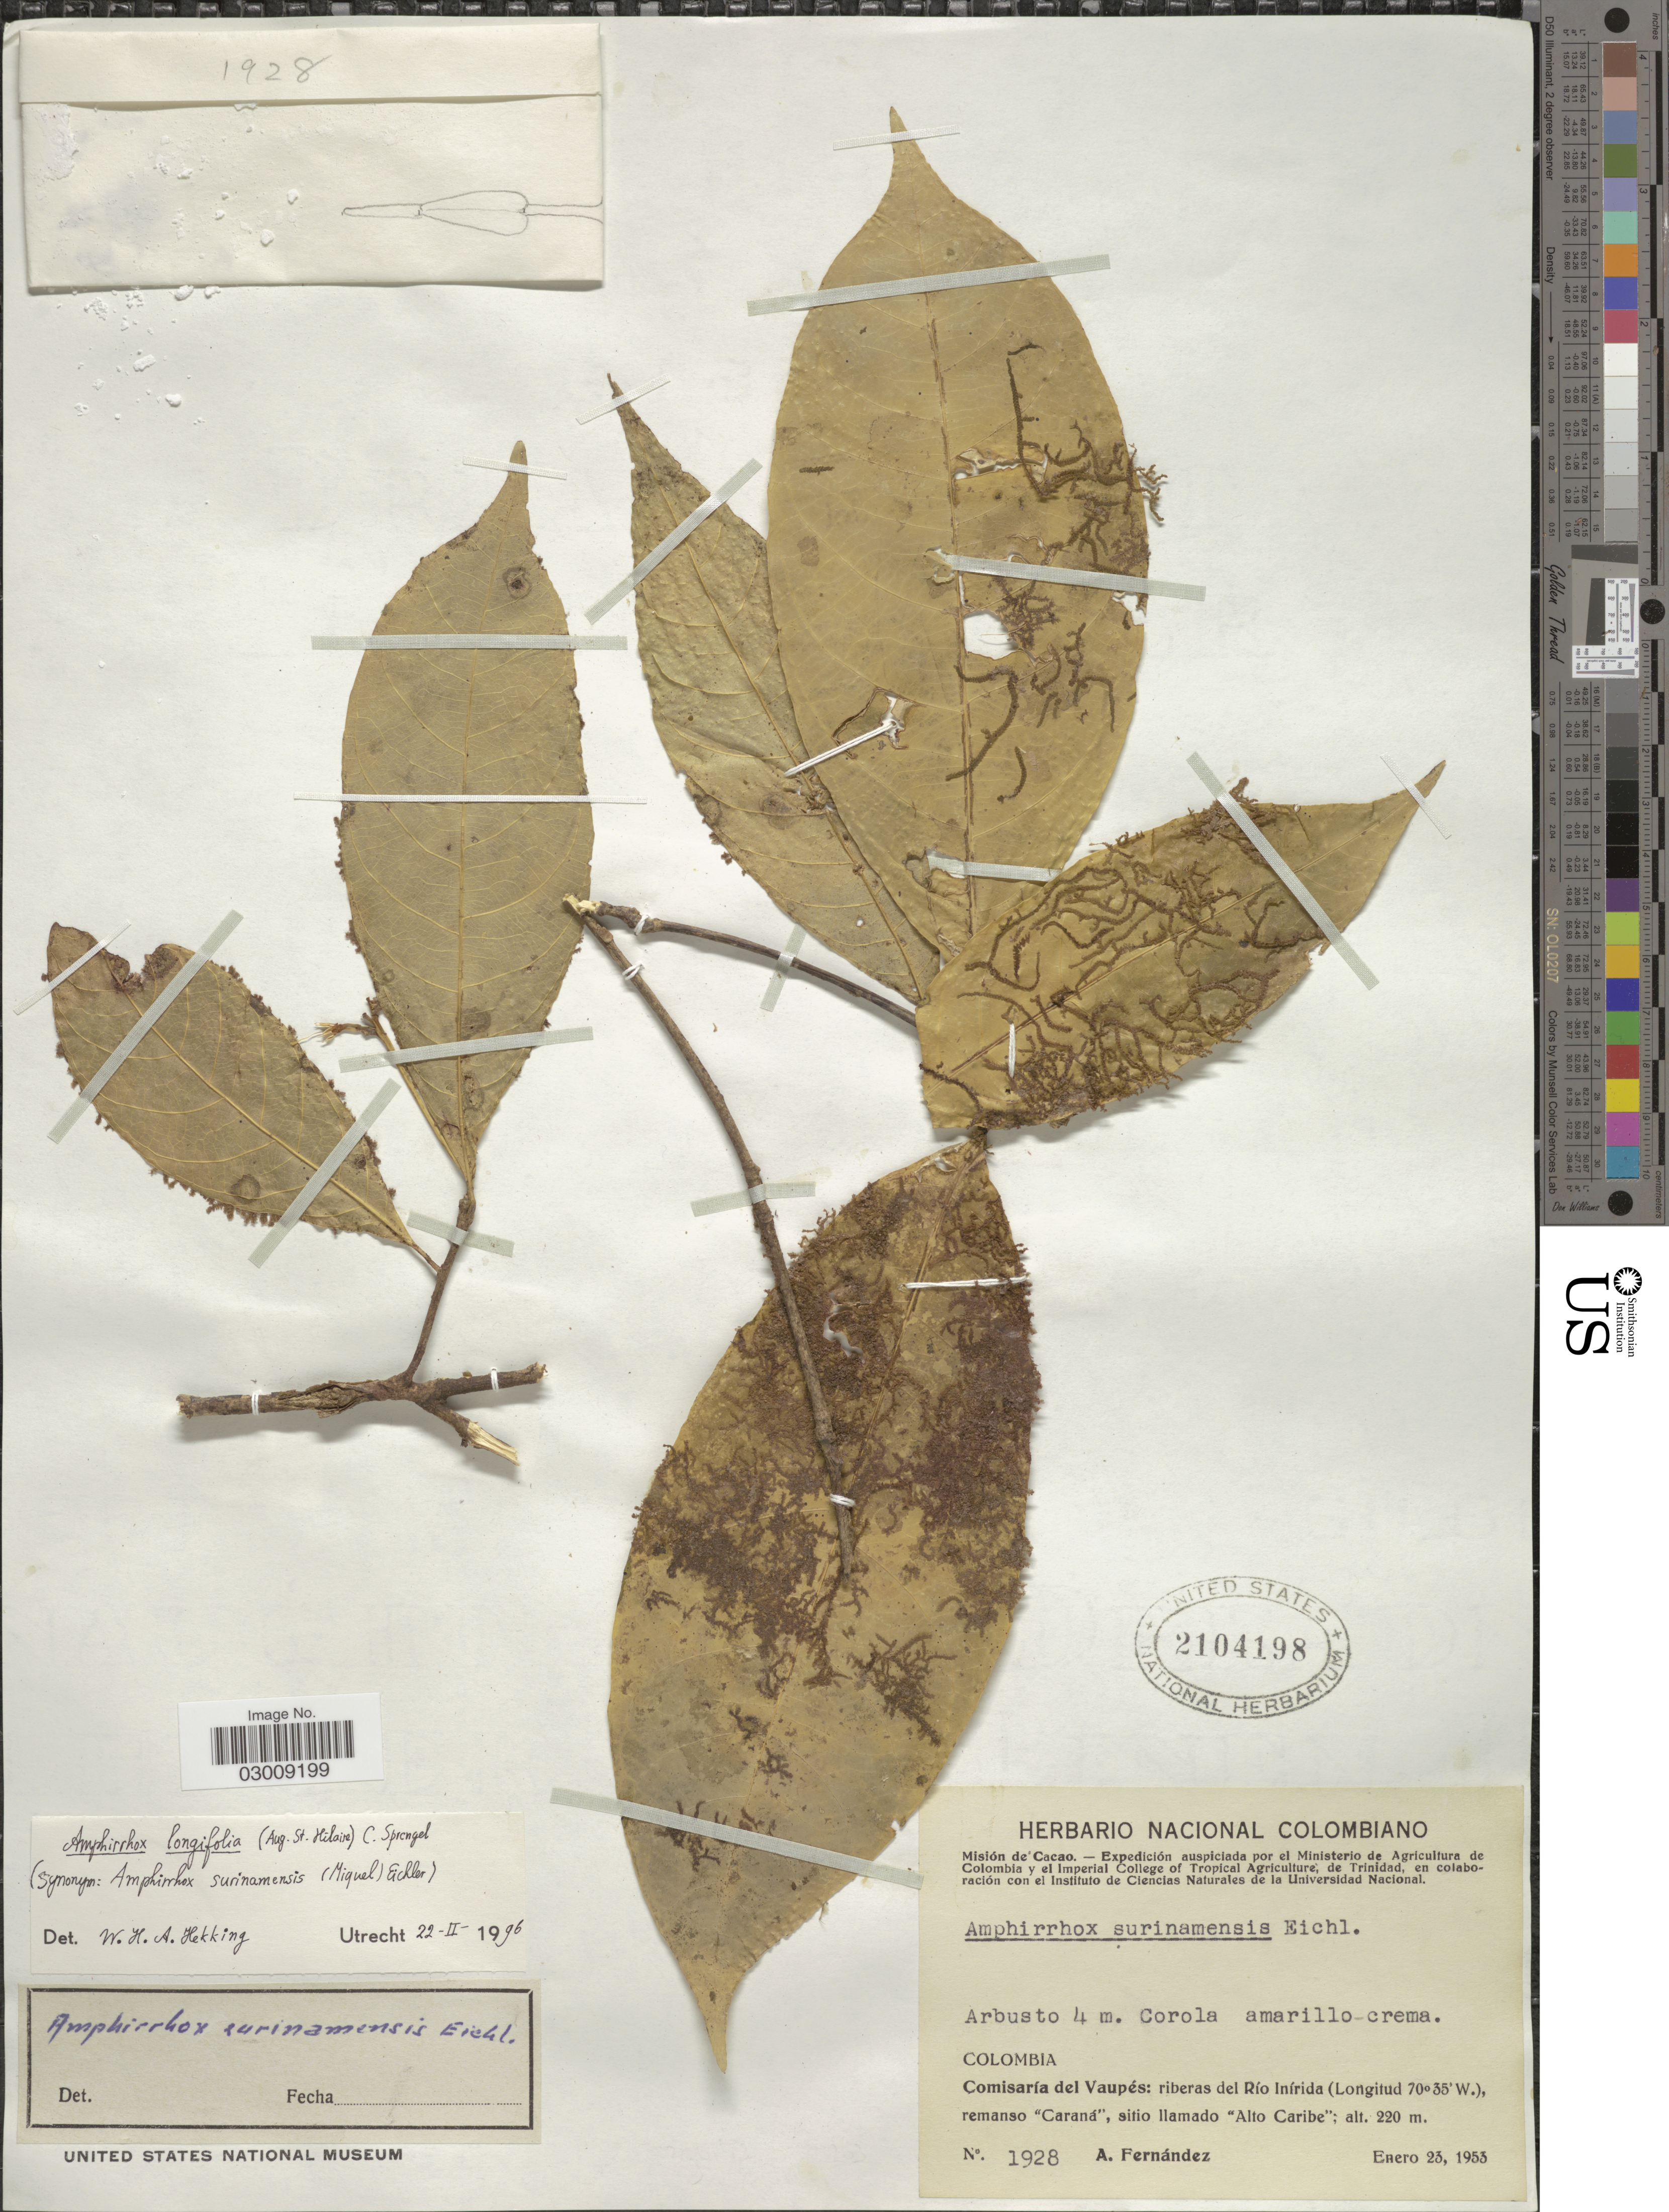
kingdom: Plantae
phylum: Tracheophyta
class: Magnoliopsida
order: Malpighiales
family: Violaceae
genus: Amphirrhox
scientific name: Amphirrhox longifolia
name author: (A. St.-Hil.) Spreng.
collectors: A. Fernández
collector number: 1928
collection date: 1953-01-23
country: Colombia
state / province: Vaupés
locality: Comisaría del Vaupés: riberas del Río Inírida, remanso "Caraná", sitio llamado "Alto Caribe".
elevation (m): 220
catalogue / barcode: US 2104198